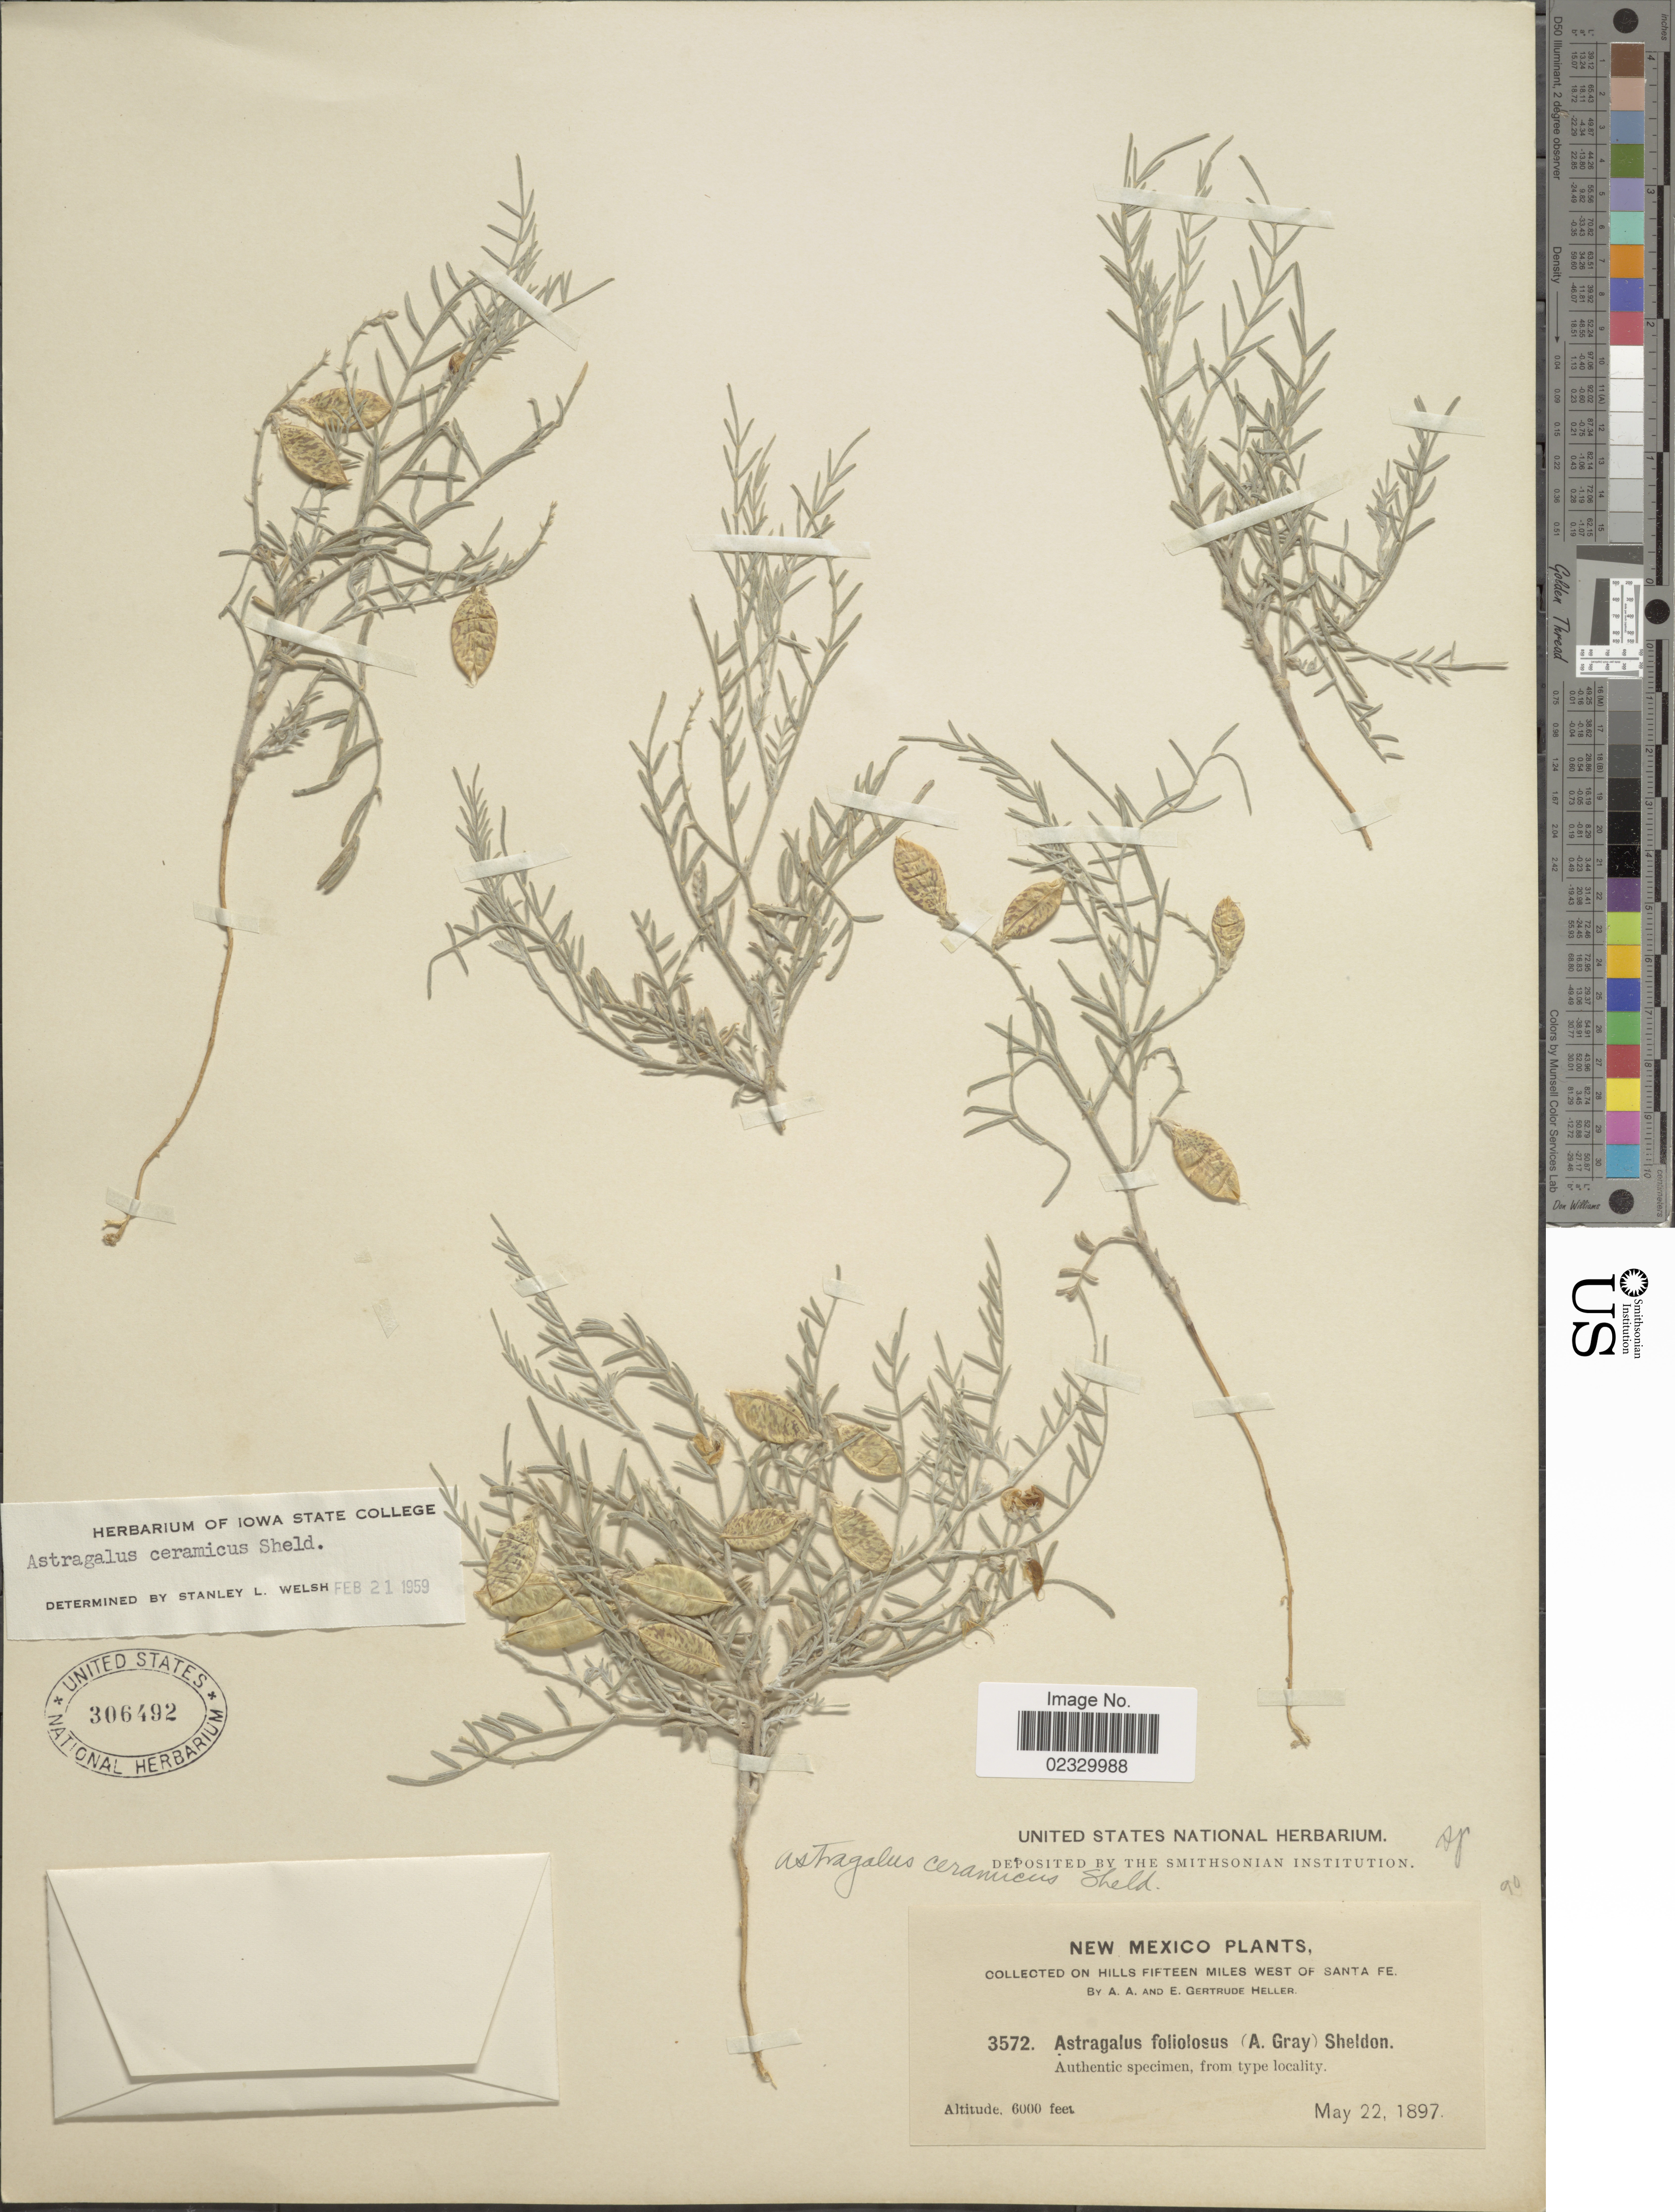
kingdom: Plantae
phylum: Tracheophyta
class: Magnoliopsida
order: Fabales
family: Fabaceae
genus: Astragalus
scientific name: Astragalus ceramicus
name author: E. Sheld.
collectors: A. A. Heller & E. G. Heller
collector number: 3572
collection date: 1897-05-22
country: United States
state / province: New Mexico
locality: On hills, fifteen miles west of Santa Fe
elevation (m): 1829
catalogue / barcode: US 306492